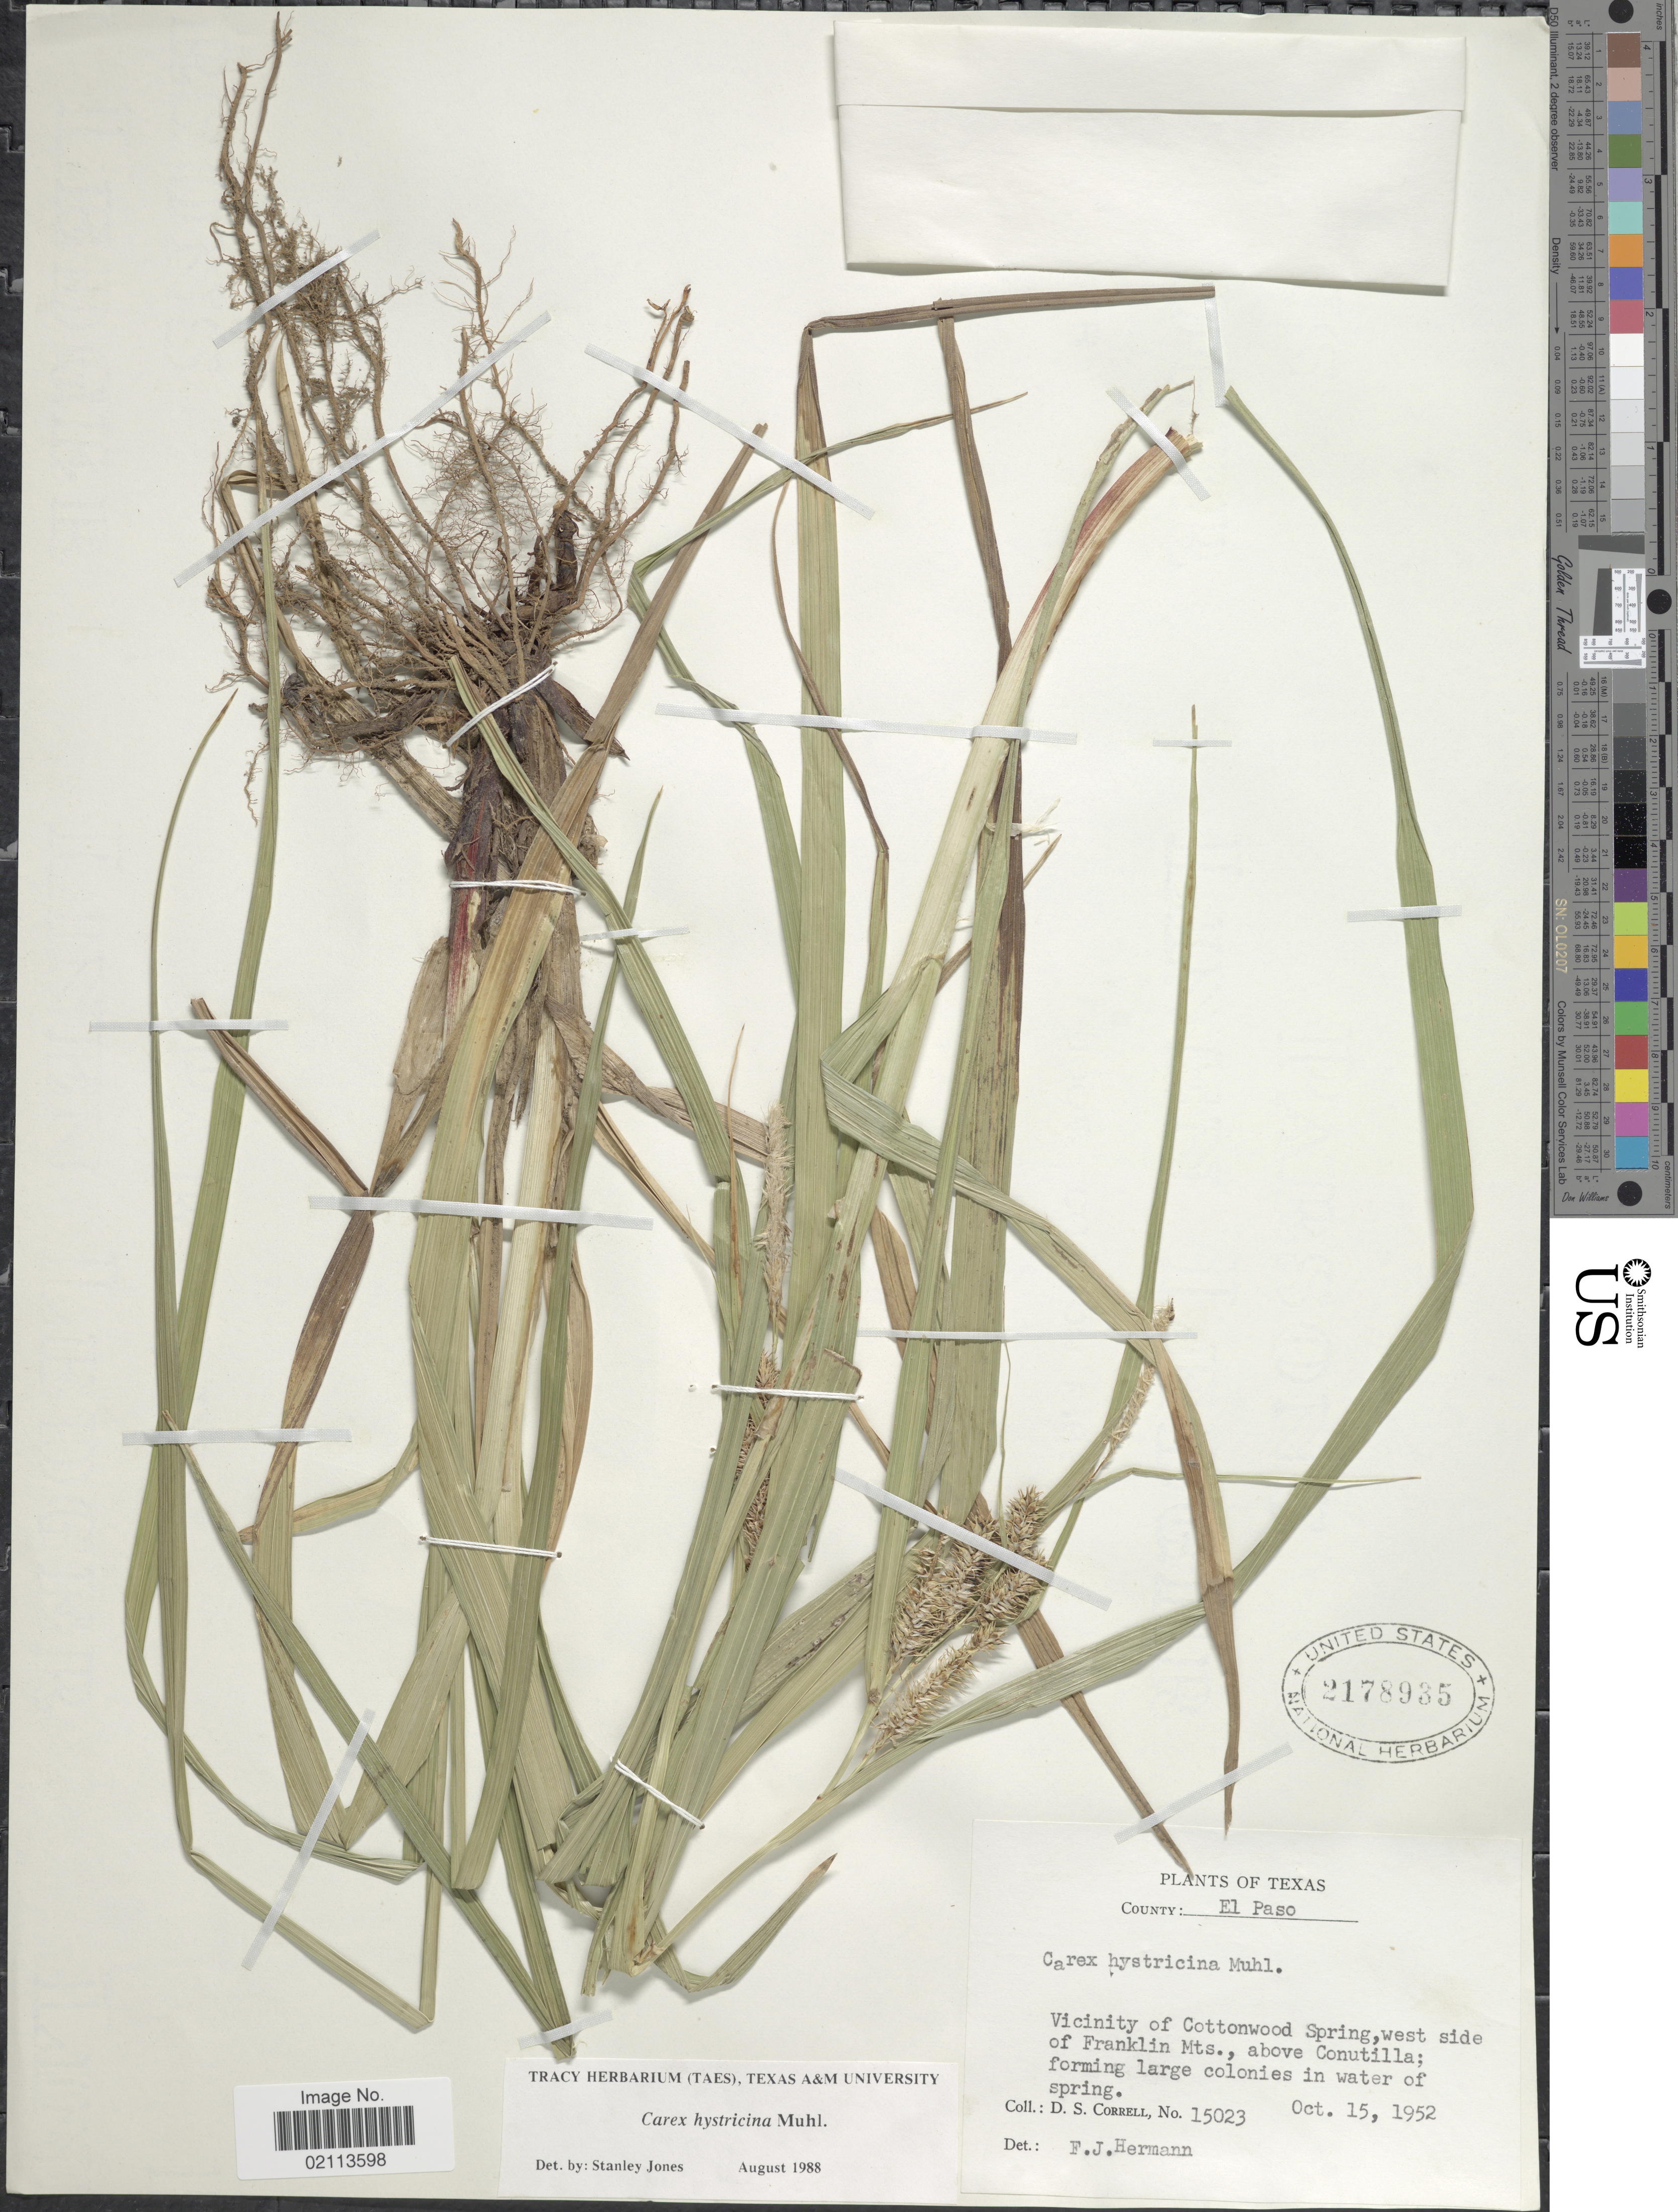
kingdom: Plantae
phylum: Tracheophyta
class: Liliopsida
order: Poales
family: Cyperaceae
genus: Carex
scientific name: Carex hystericina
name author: Muhl. ex Willd.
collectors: D. S. Correll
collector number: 15023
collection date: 1952-10-15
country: United States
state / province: Texas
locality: County: El Paso, Vicinity of Cottonwood Spring, west side of Franklin Mts., above Conutilla; forming large colonies in water of spring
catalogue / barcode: US 2178935